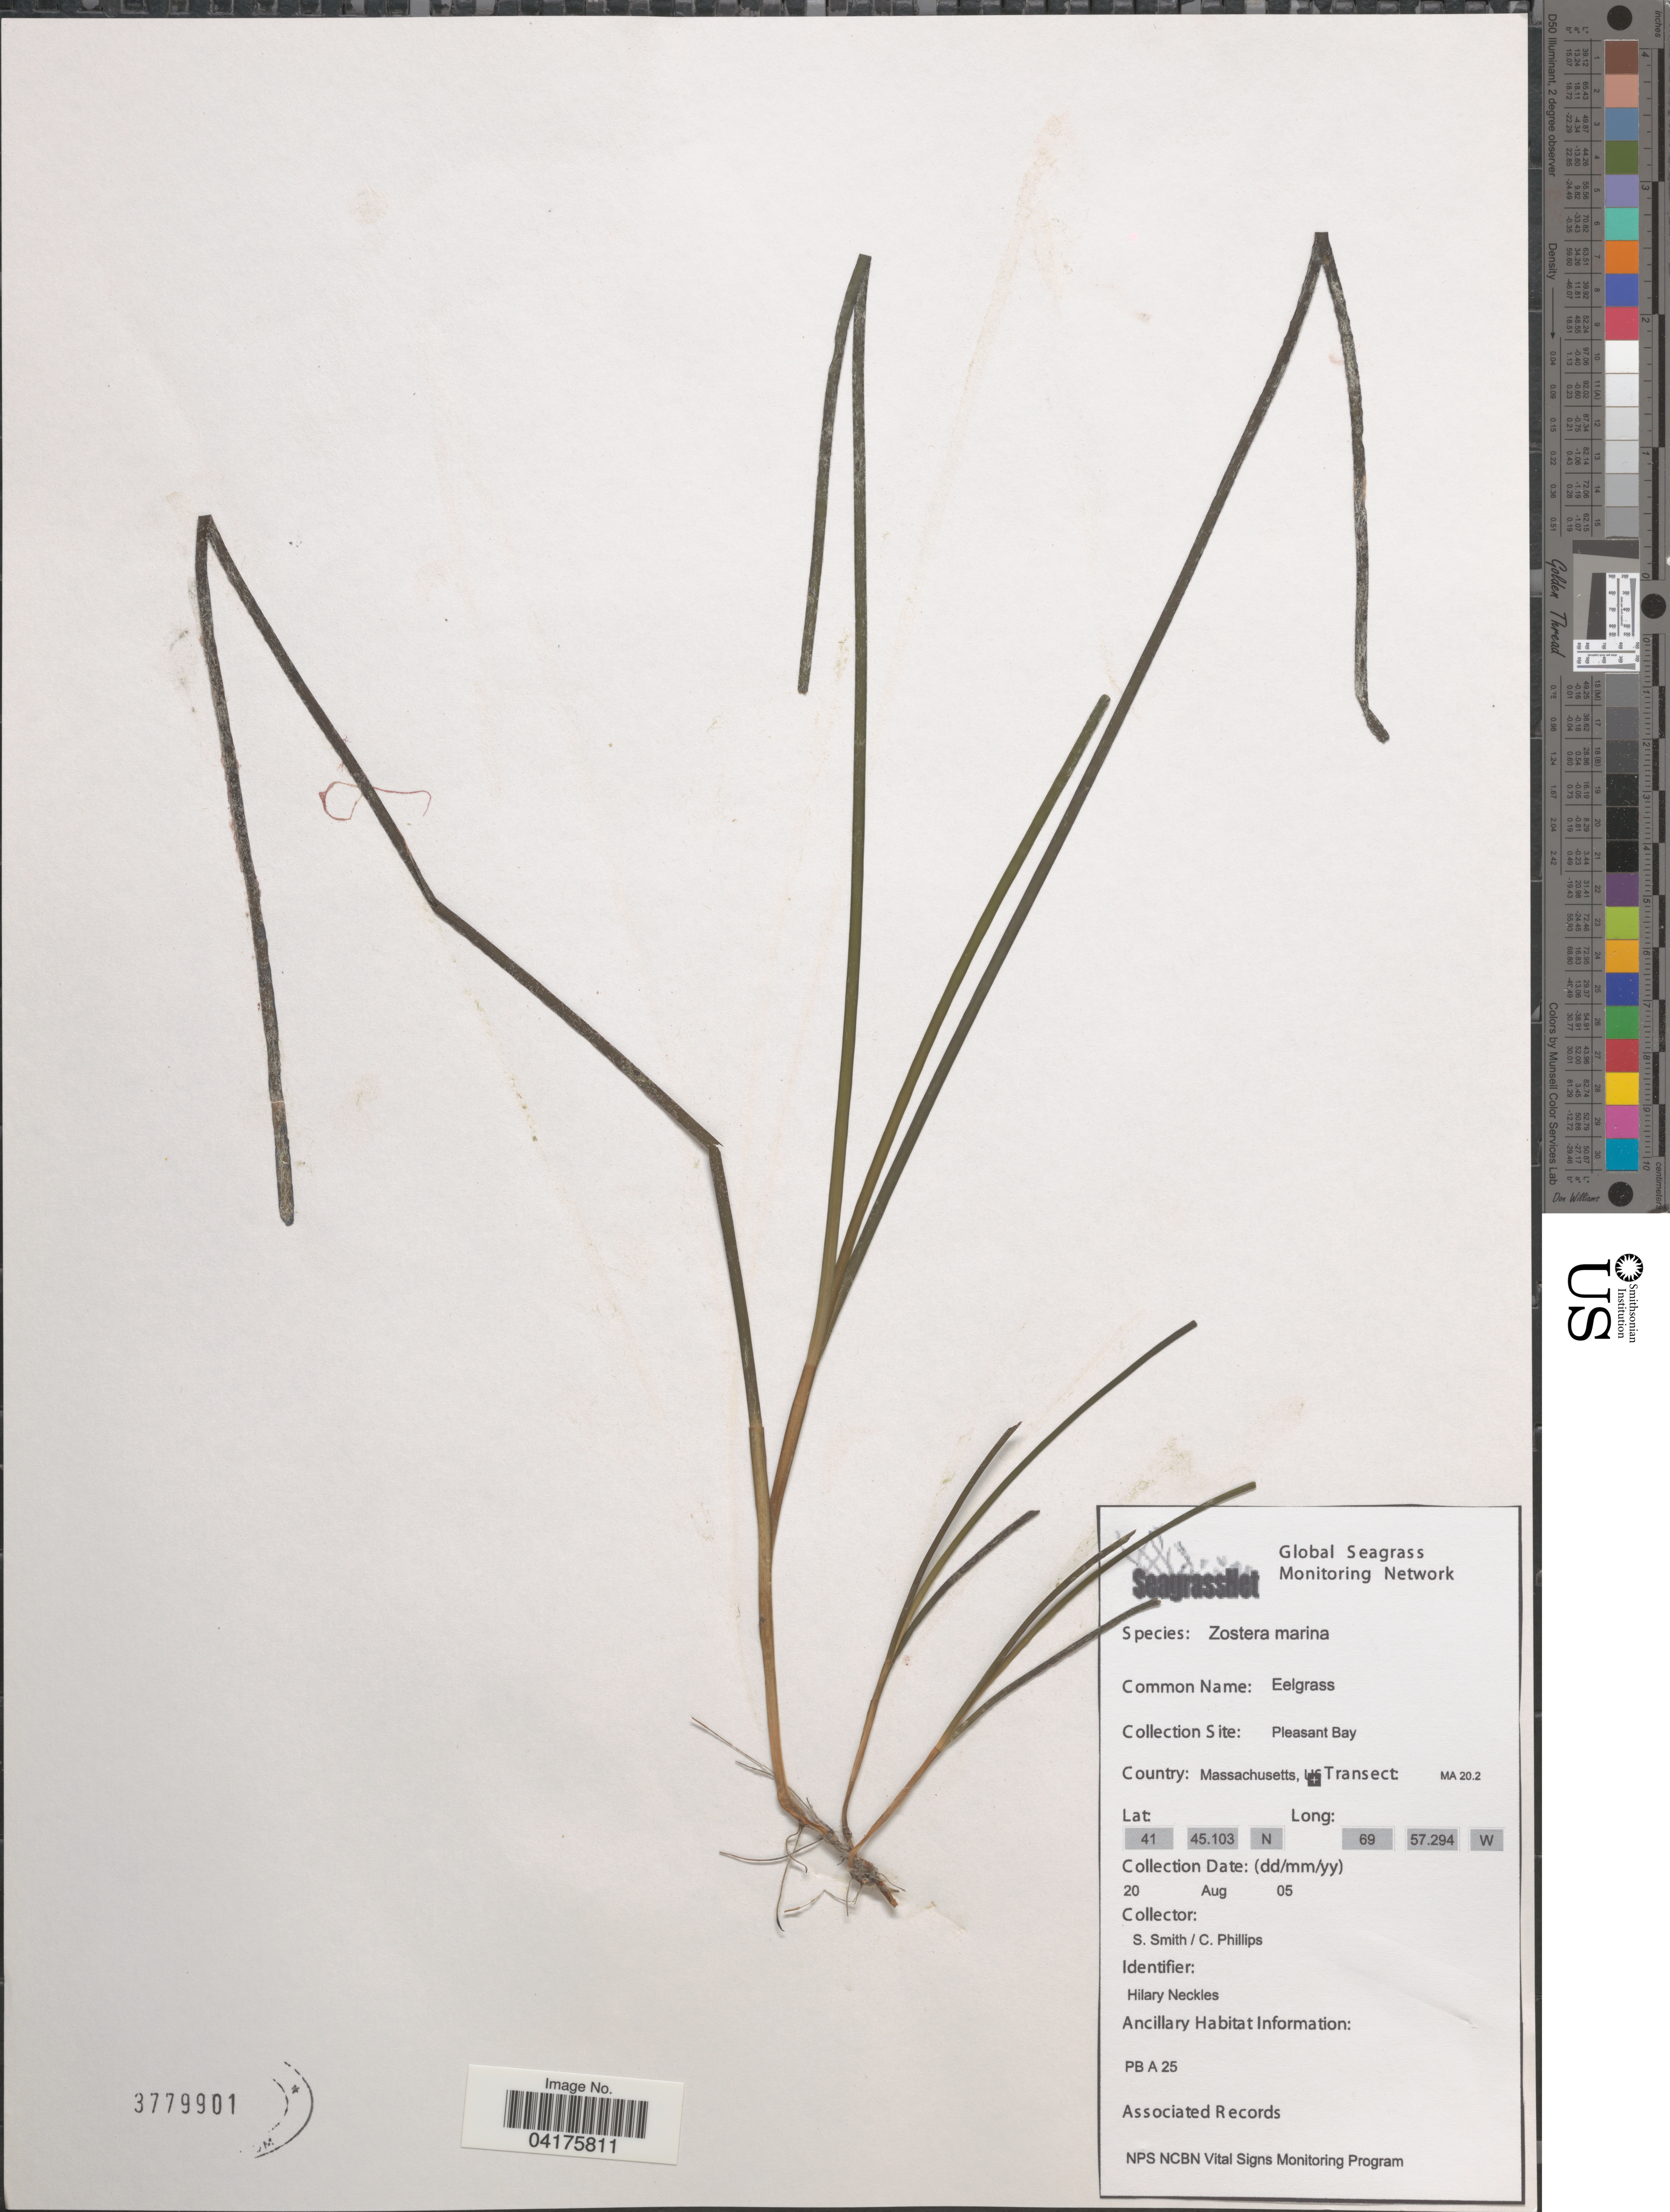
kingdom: Plantae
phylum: Tracheophyta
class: Liliopsida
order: Alismatales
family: Zosteraceae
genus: Zostera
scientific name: Zostera marina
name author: L.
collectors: H. Neckles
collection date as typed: Transcribed d/m/y: 20/8/5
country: United States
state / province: Massachusetts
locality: Pleasant Bay.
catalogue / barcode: US 3779901